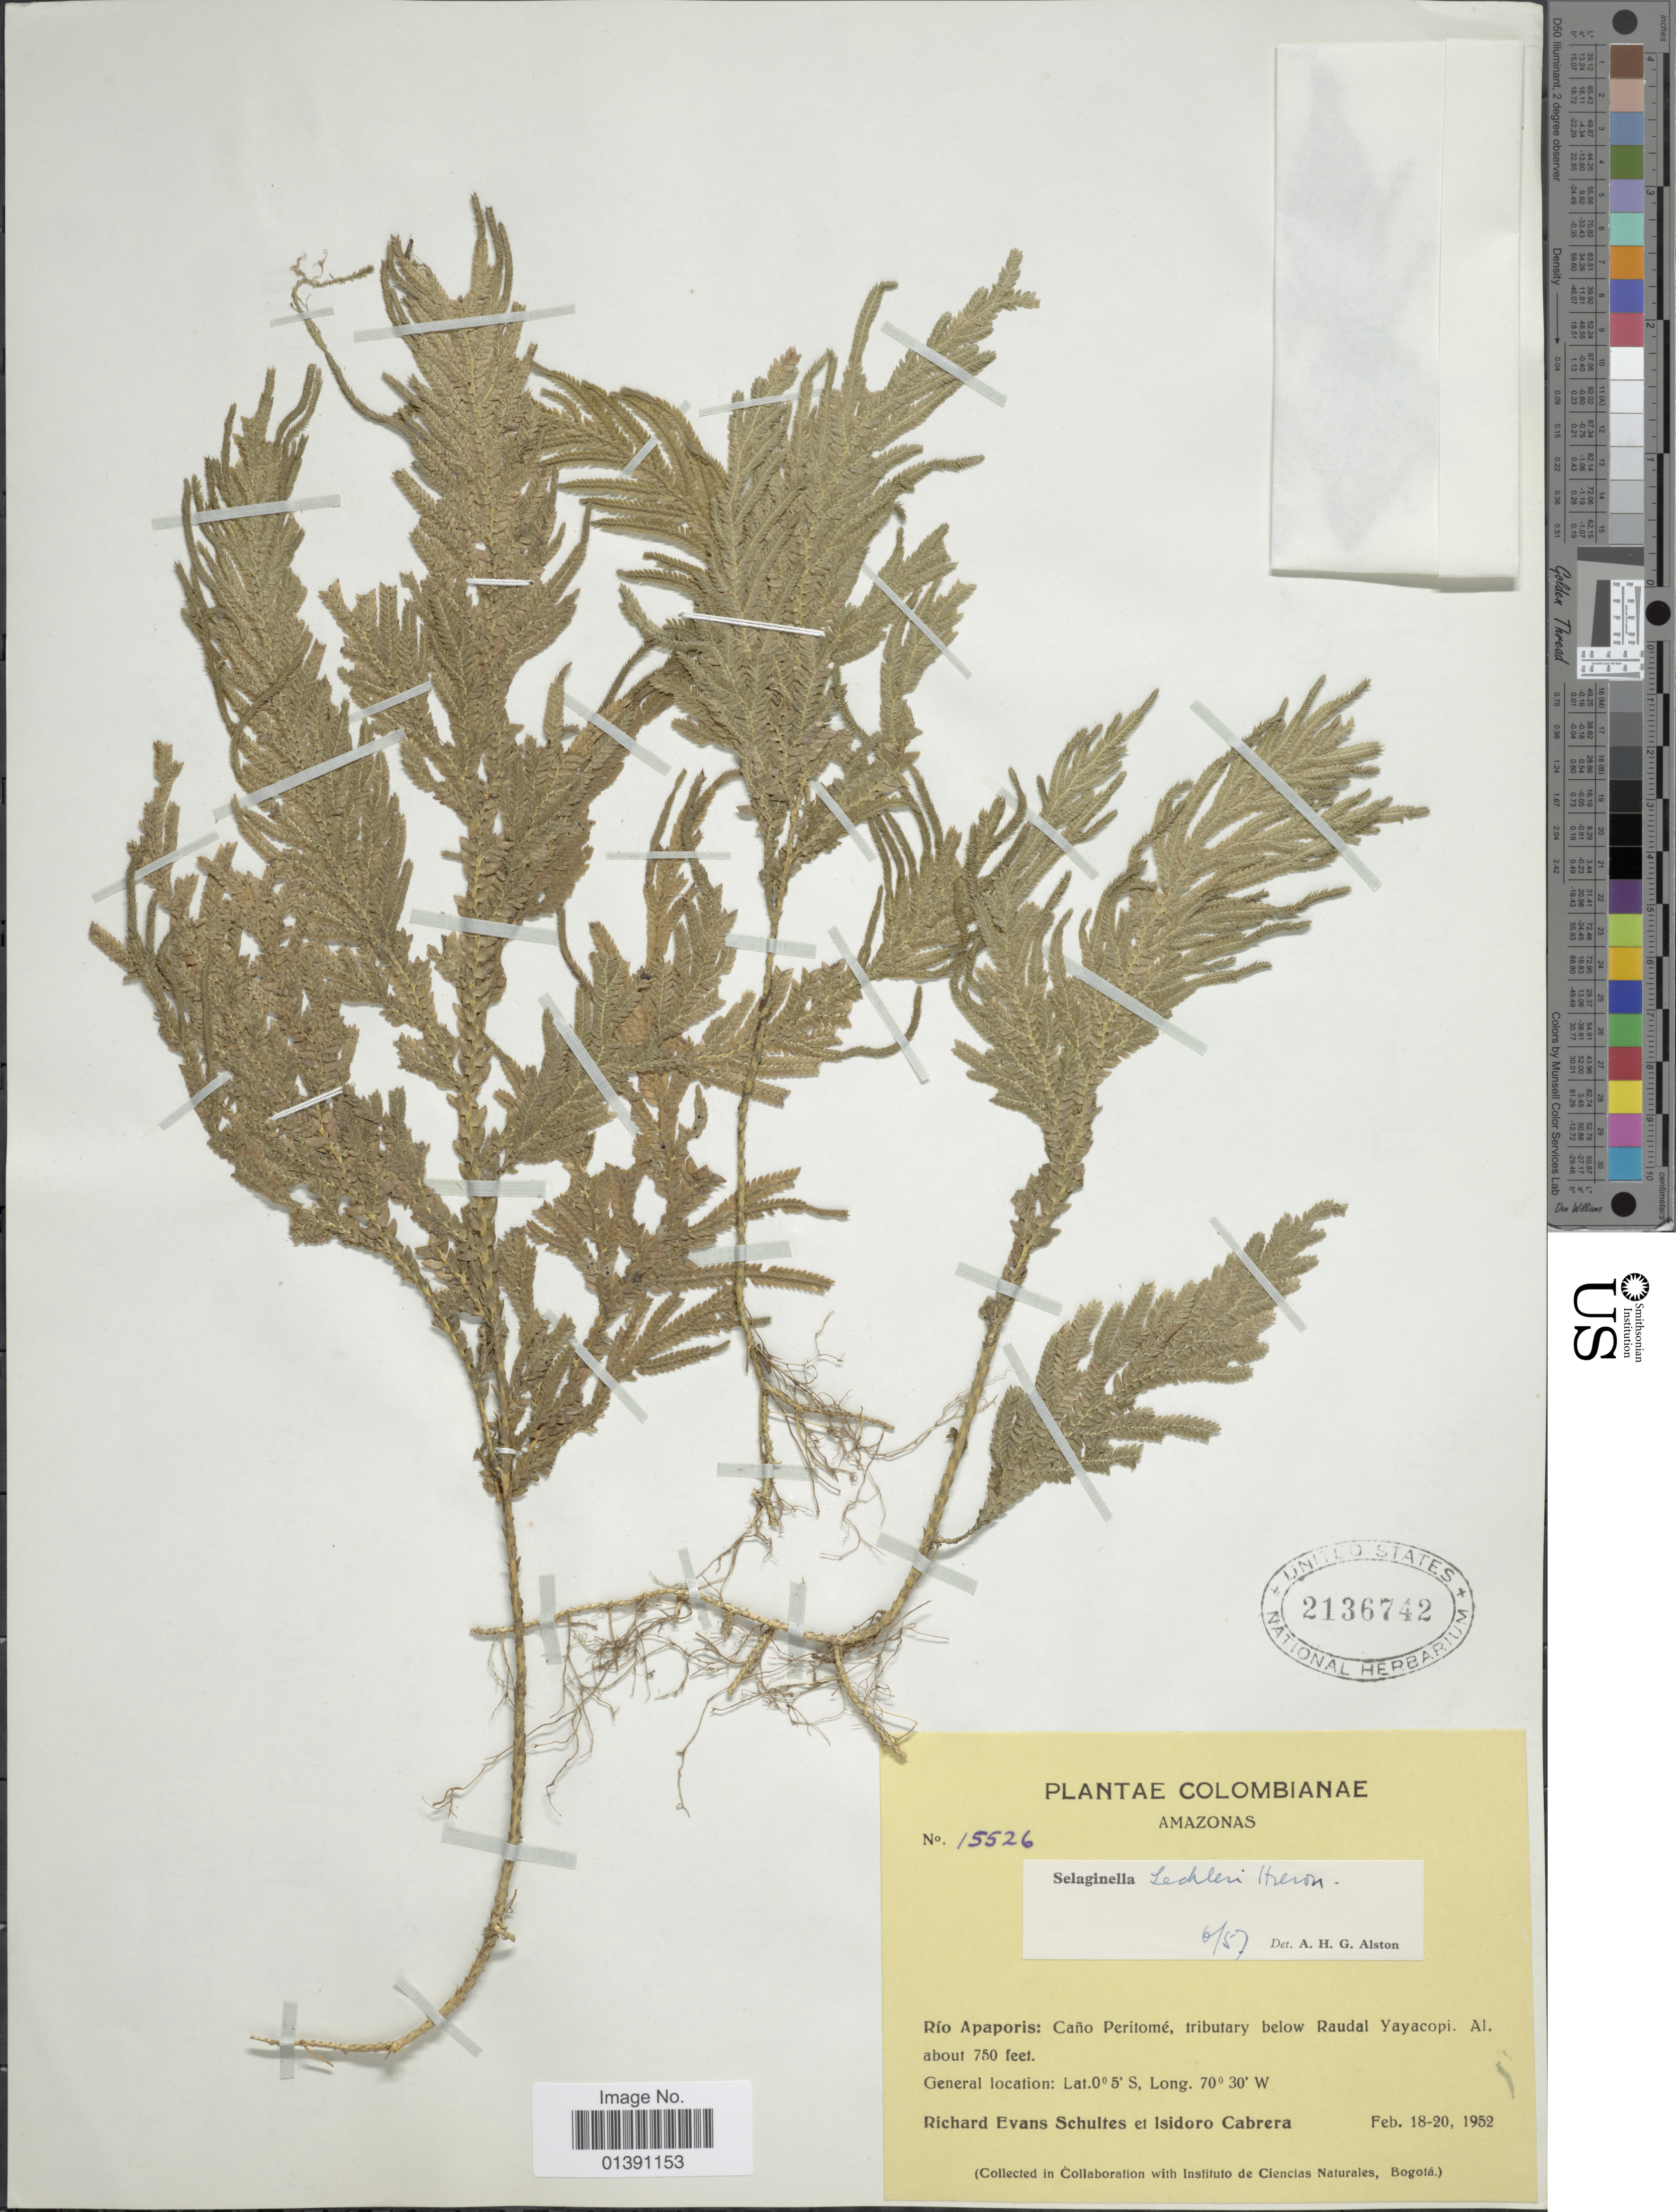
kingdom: Plantae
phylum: Tracheophyta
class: Lycopodiopsida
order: Selaginellales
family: Selaginellaceae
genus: Selaginella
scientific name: Selaginella lechleri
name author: Hieron.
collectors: R. E. Schultes & I. Cabrera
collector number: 15526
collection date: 1952-02-18/1953-02-20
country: Colombia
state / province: Amazônas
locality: Rio Apaporis: Caño Peritomé, tributary below Raudal Yayacopi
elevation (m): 229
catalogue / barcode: US 2136742